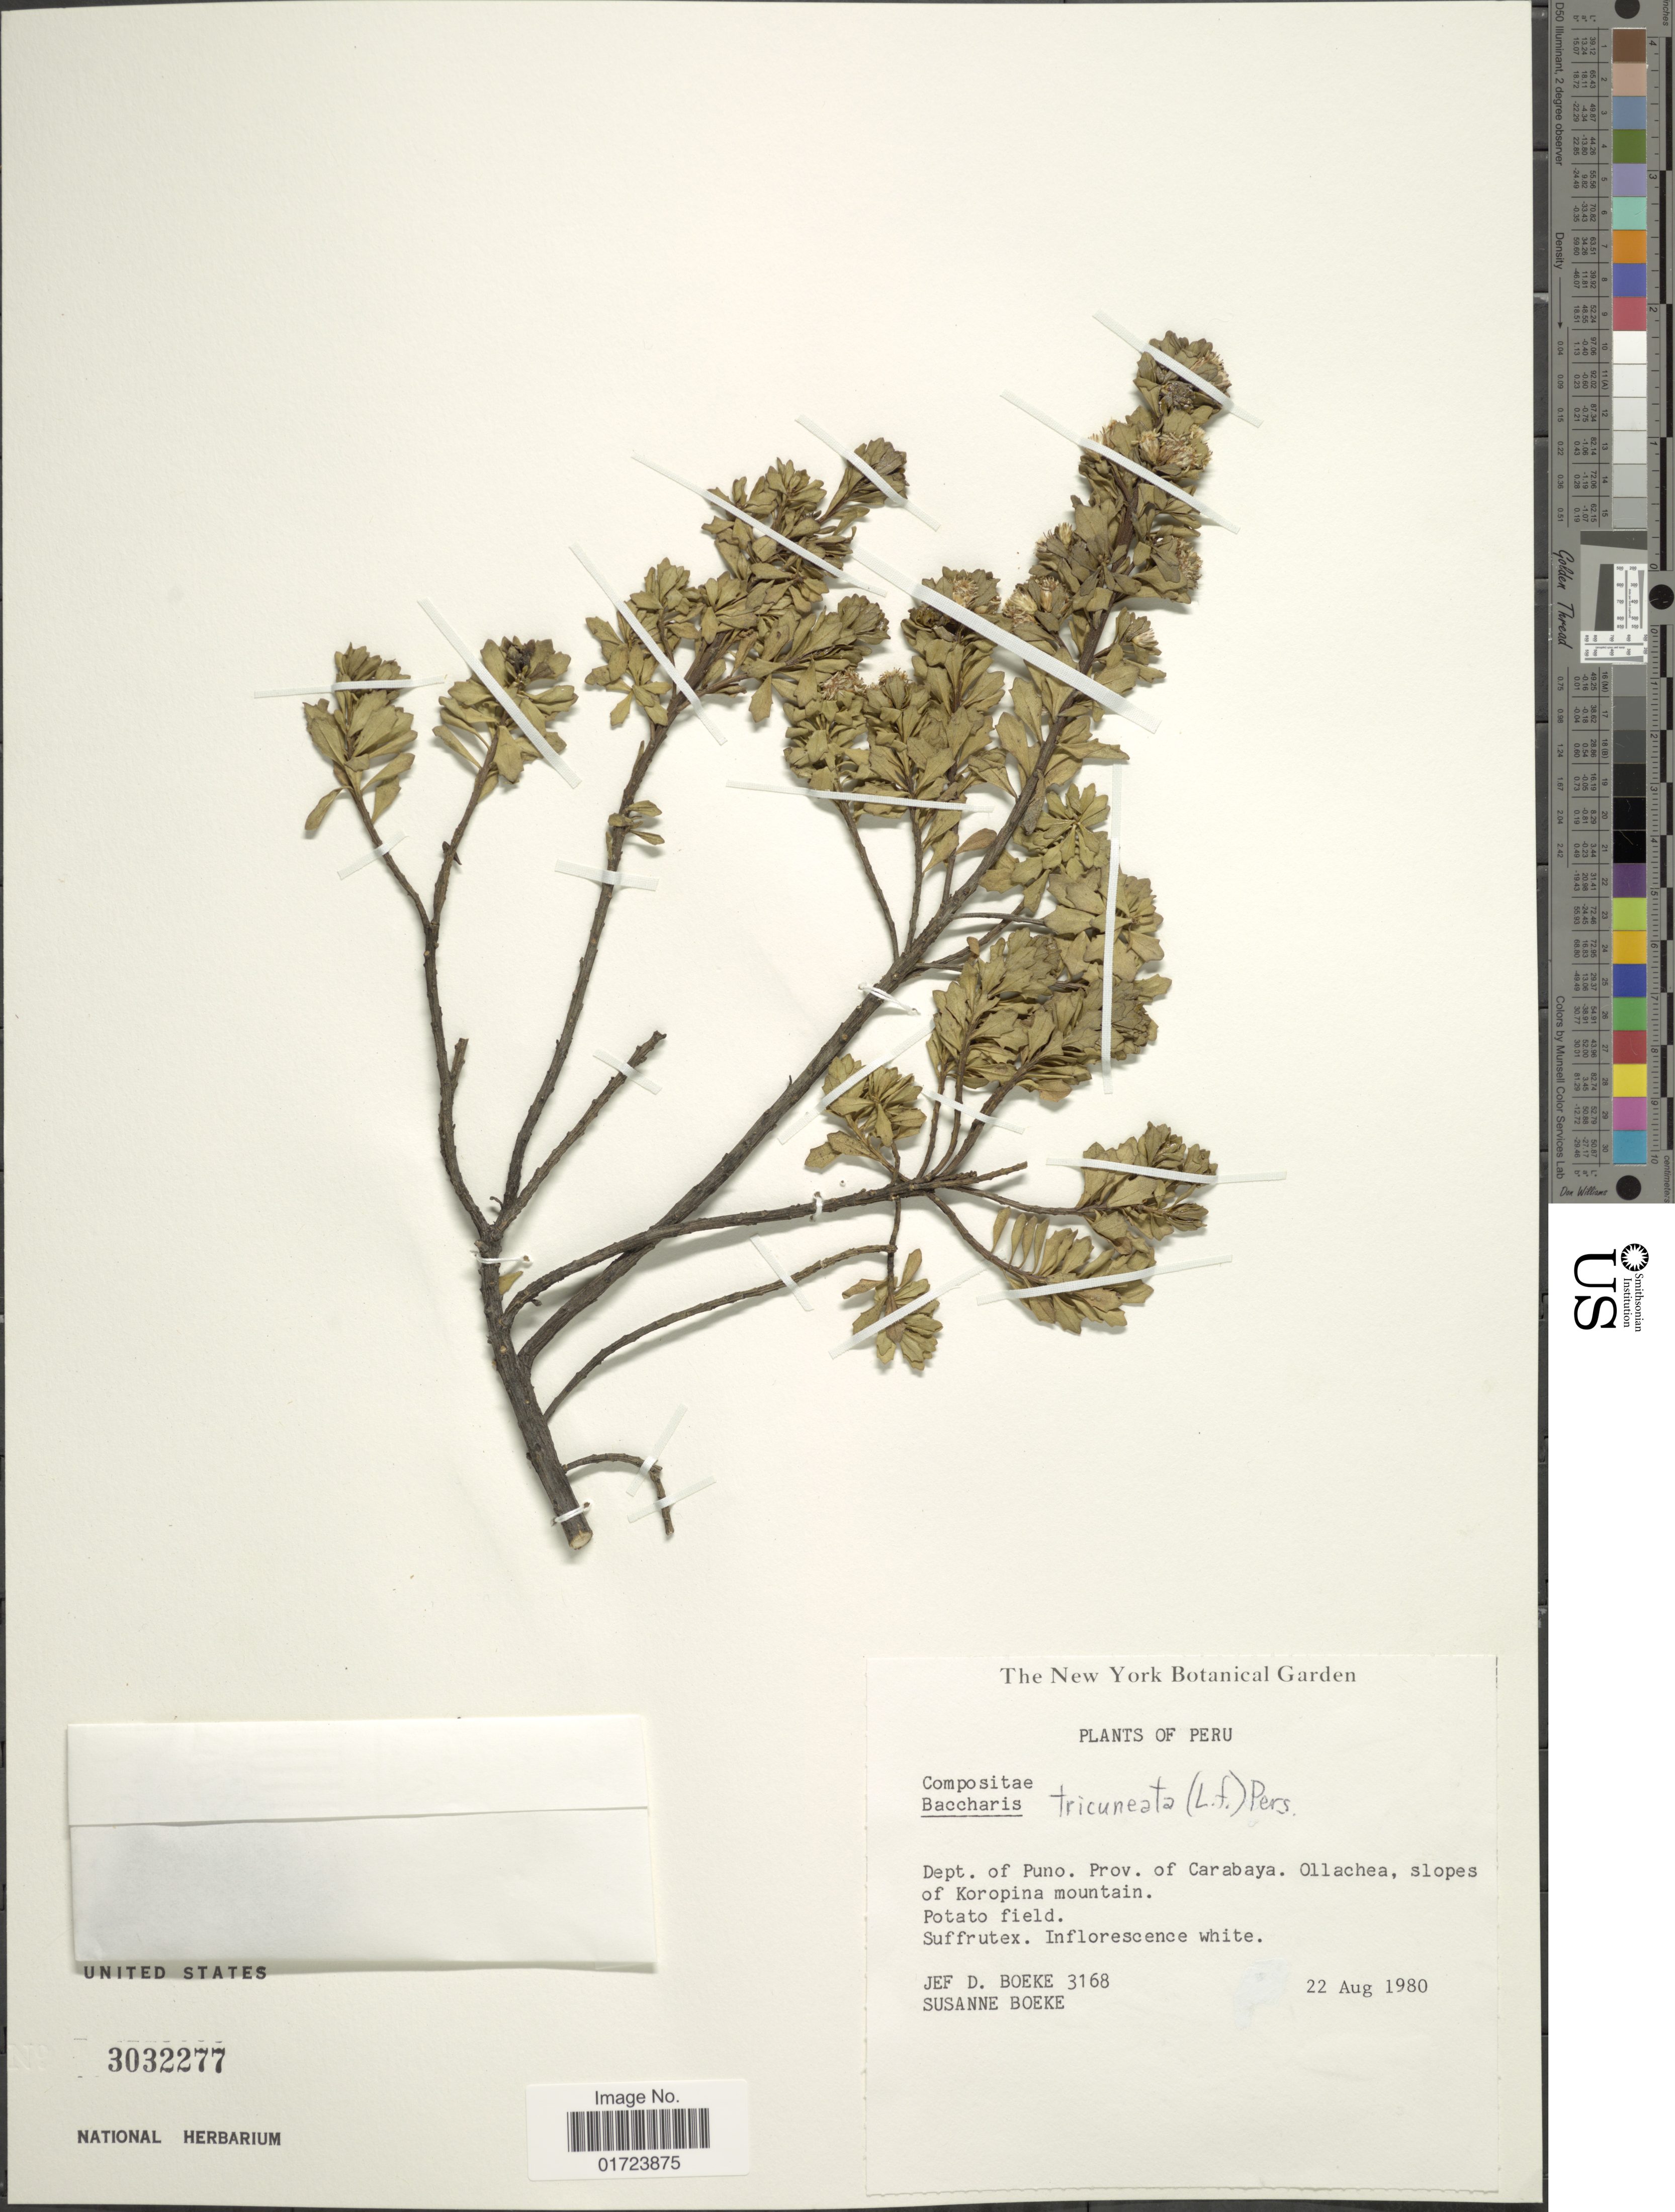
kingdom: Plantae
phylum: Tracheophyta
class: Magnoliopsida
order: Asterales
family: Asteraceae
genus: Baccharis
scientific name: Baccharis tricuneata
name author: (L. f.) Pers.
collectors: J. D. Boeke & S. Boeke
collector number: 3168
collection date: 1980-08-22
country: Peru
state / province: Puno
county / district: Carabaya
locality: Dept. of Puno, Prov. of Carabaya. Ollachea, slopes of Koropina mountain.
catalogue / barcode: US 3032277